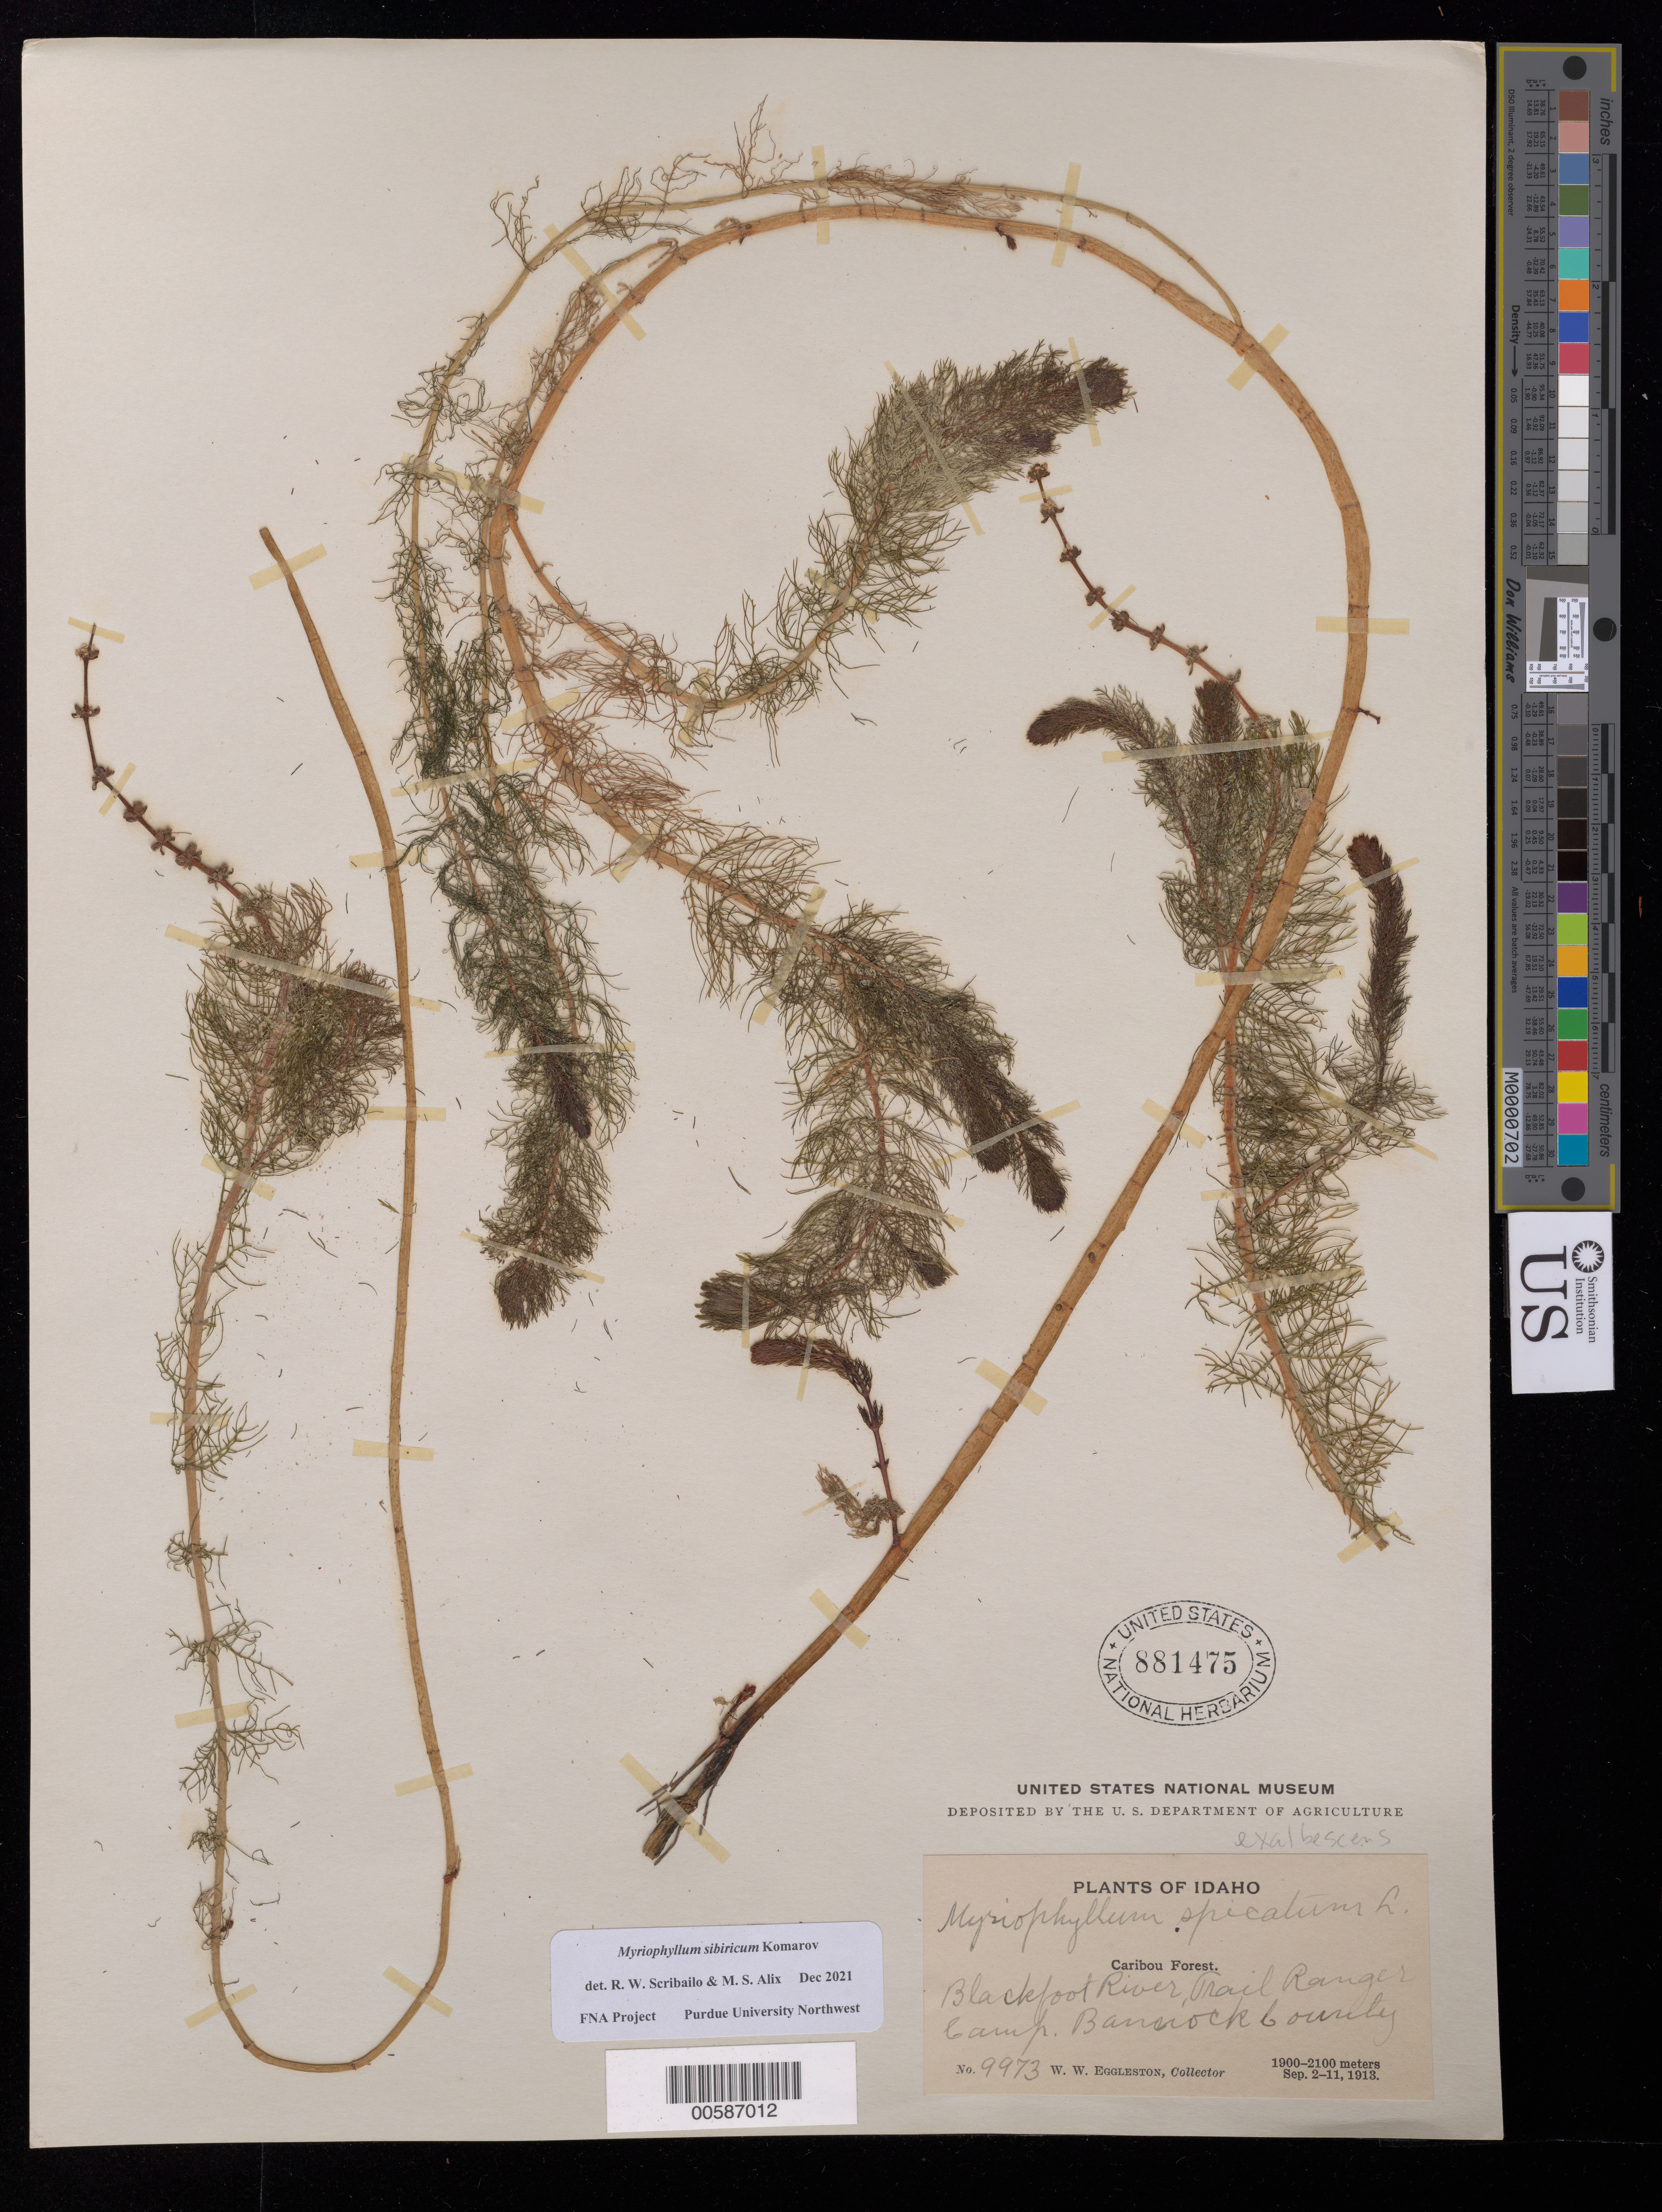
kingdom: Plantae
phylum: Tracheophyta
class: Magnoliopsida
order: Saxifragales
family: Haloragaceae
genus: Myriophyllum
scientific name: Myriophyllum sibiricum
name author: Kom.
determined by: Scribailo, R. W.; Alix, M. S.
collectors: W. W. Eggleston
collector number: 9973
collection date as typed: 02 Sep 1913 to 11 Sep 1913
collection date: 1913-09-02/1913-09-11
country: United States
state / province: Idaho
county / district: Bannock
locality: Blackfoot River, Trail Ranger camp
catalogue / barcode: US 881475